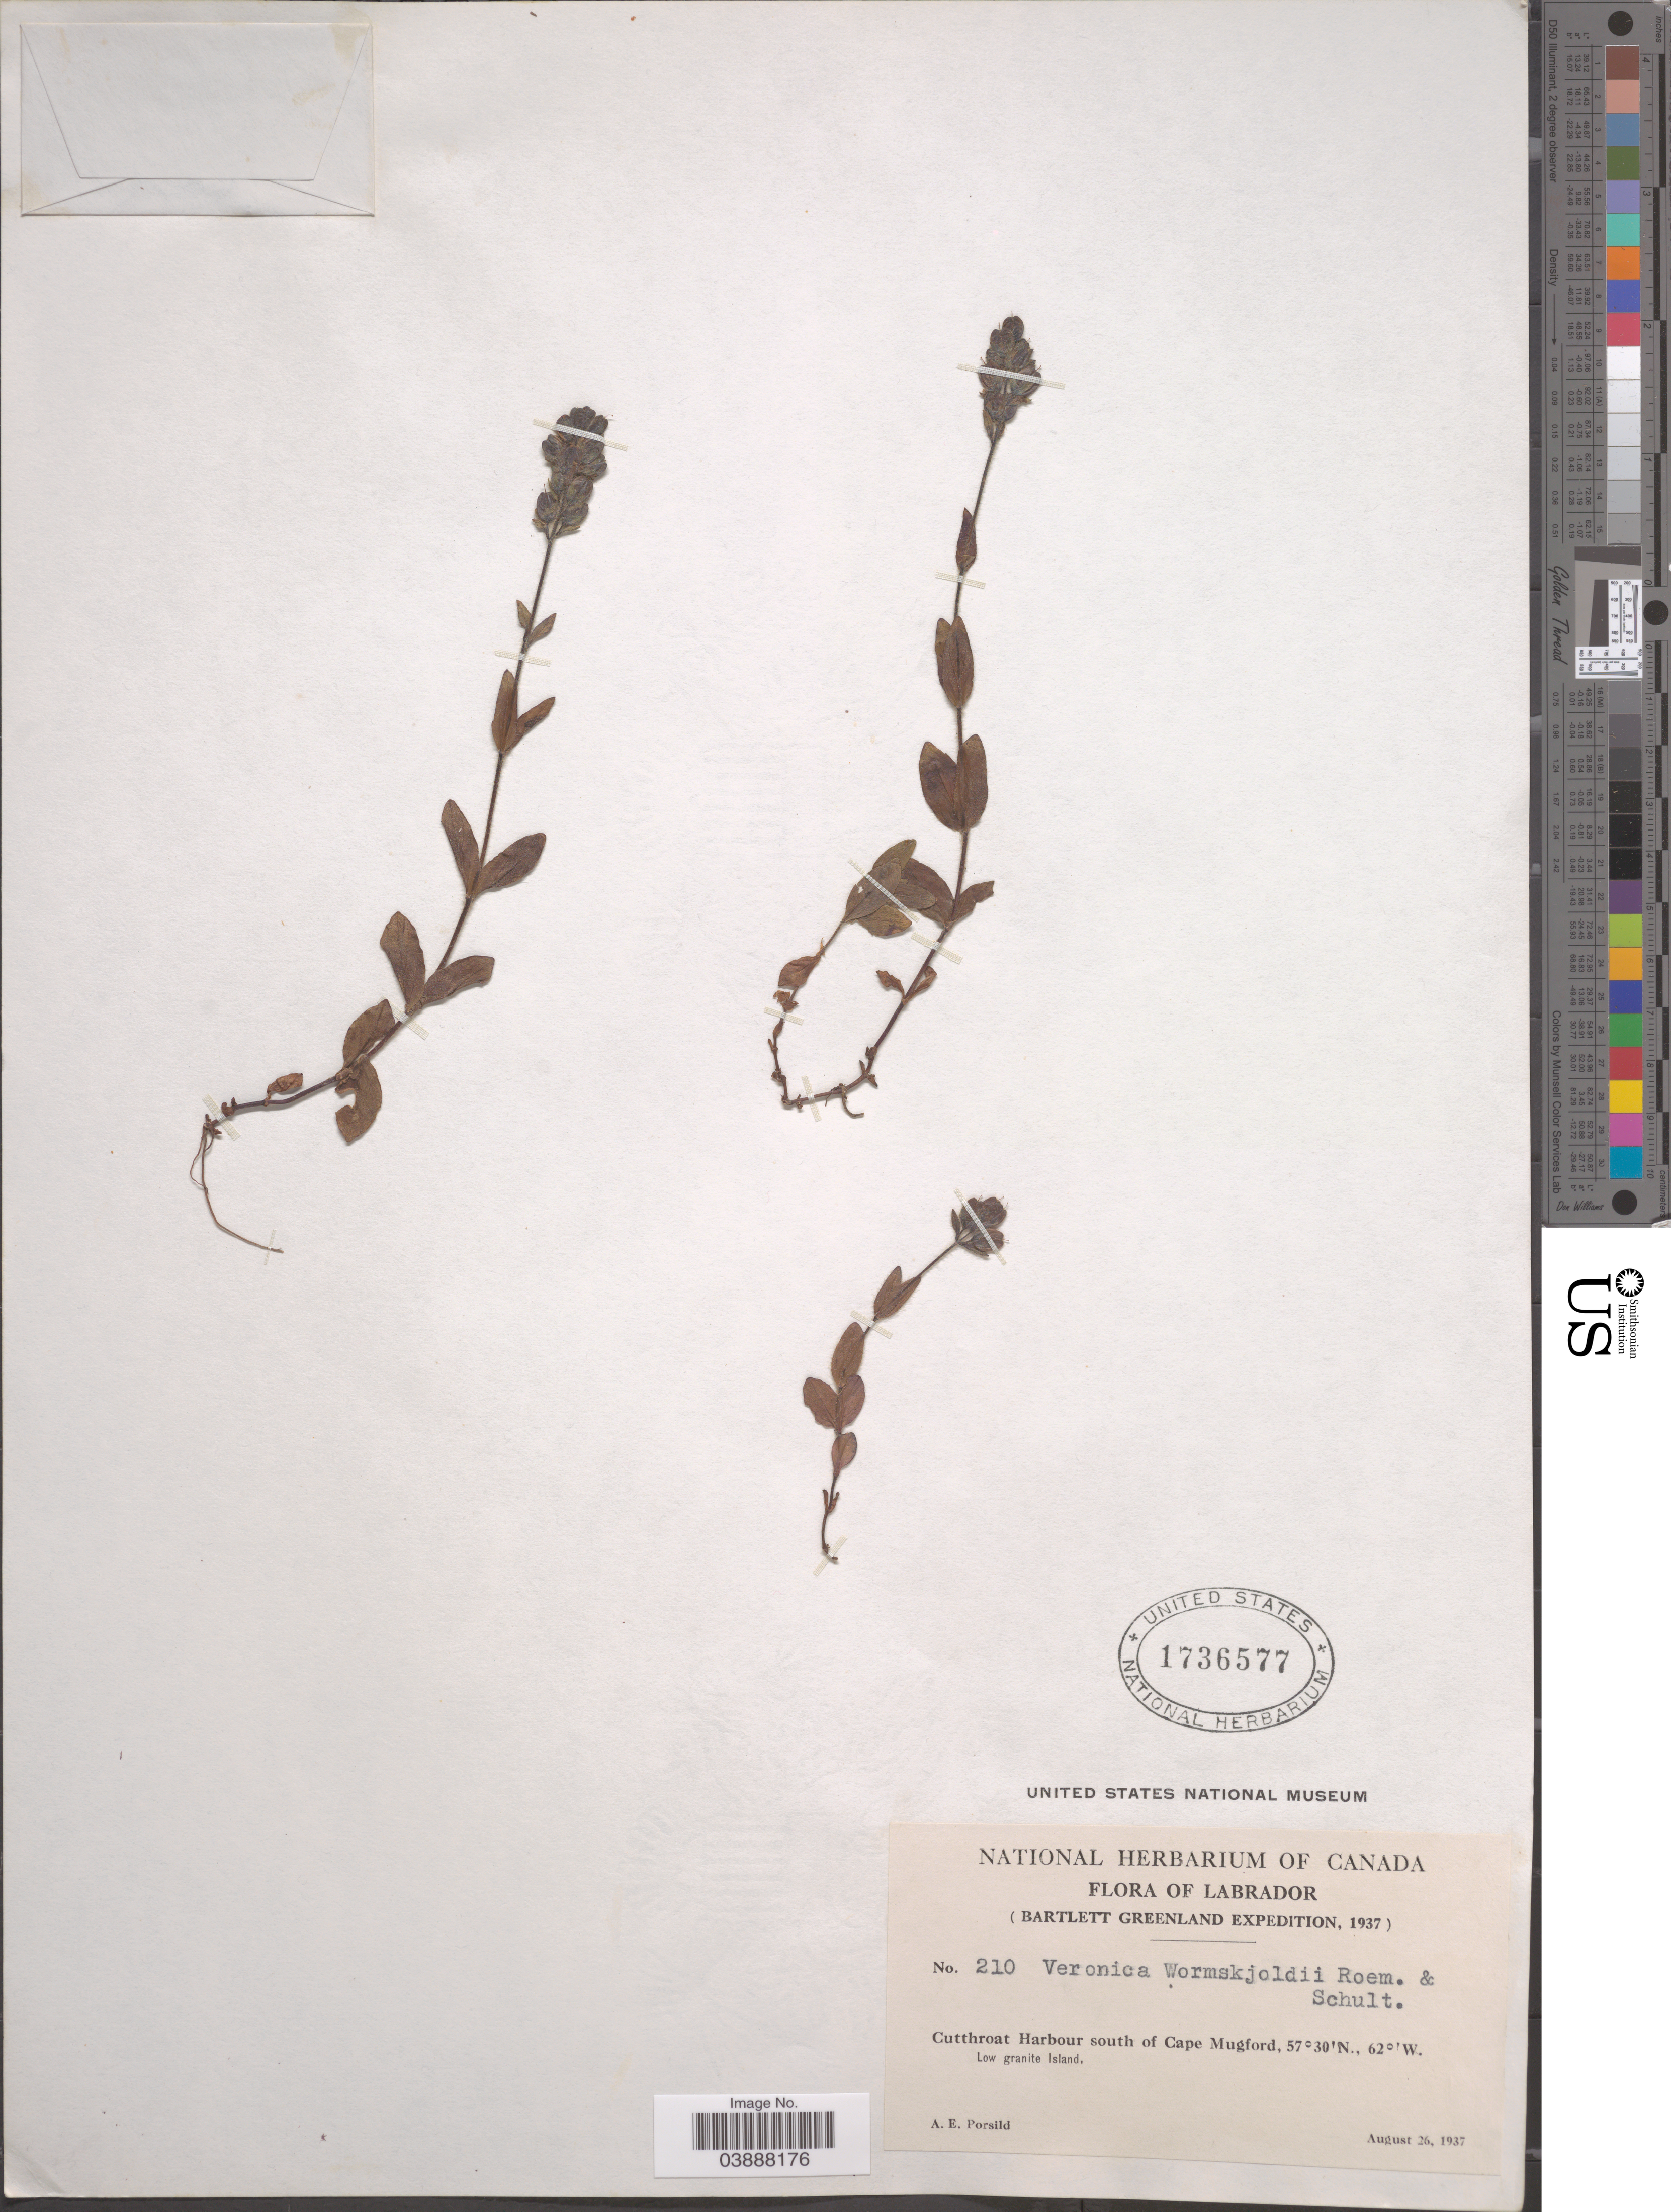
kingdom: Plantae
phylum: Tracheophyta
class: Magnoliopsida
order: Lamiales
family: Plantaginaceae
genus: Veronica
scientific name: Veronica wormskjoldii subsp. wormskjoldii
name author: Roem. & Schult.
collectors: A. E. Porsild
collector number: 210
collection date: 1937-08-26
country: Canada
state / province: Newfoundland and Labrador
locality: Labrador. Cutthroat Harbour south of Cape Mugford. Low granite Island.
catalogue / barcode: US 1736577